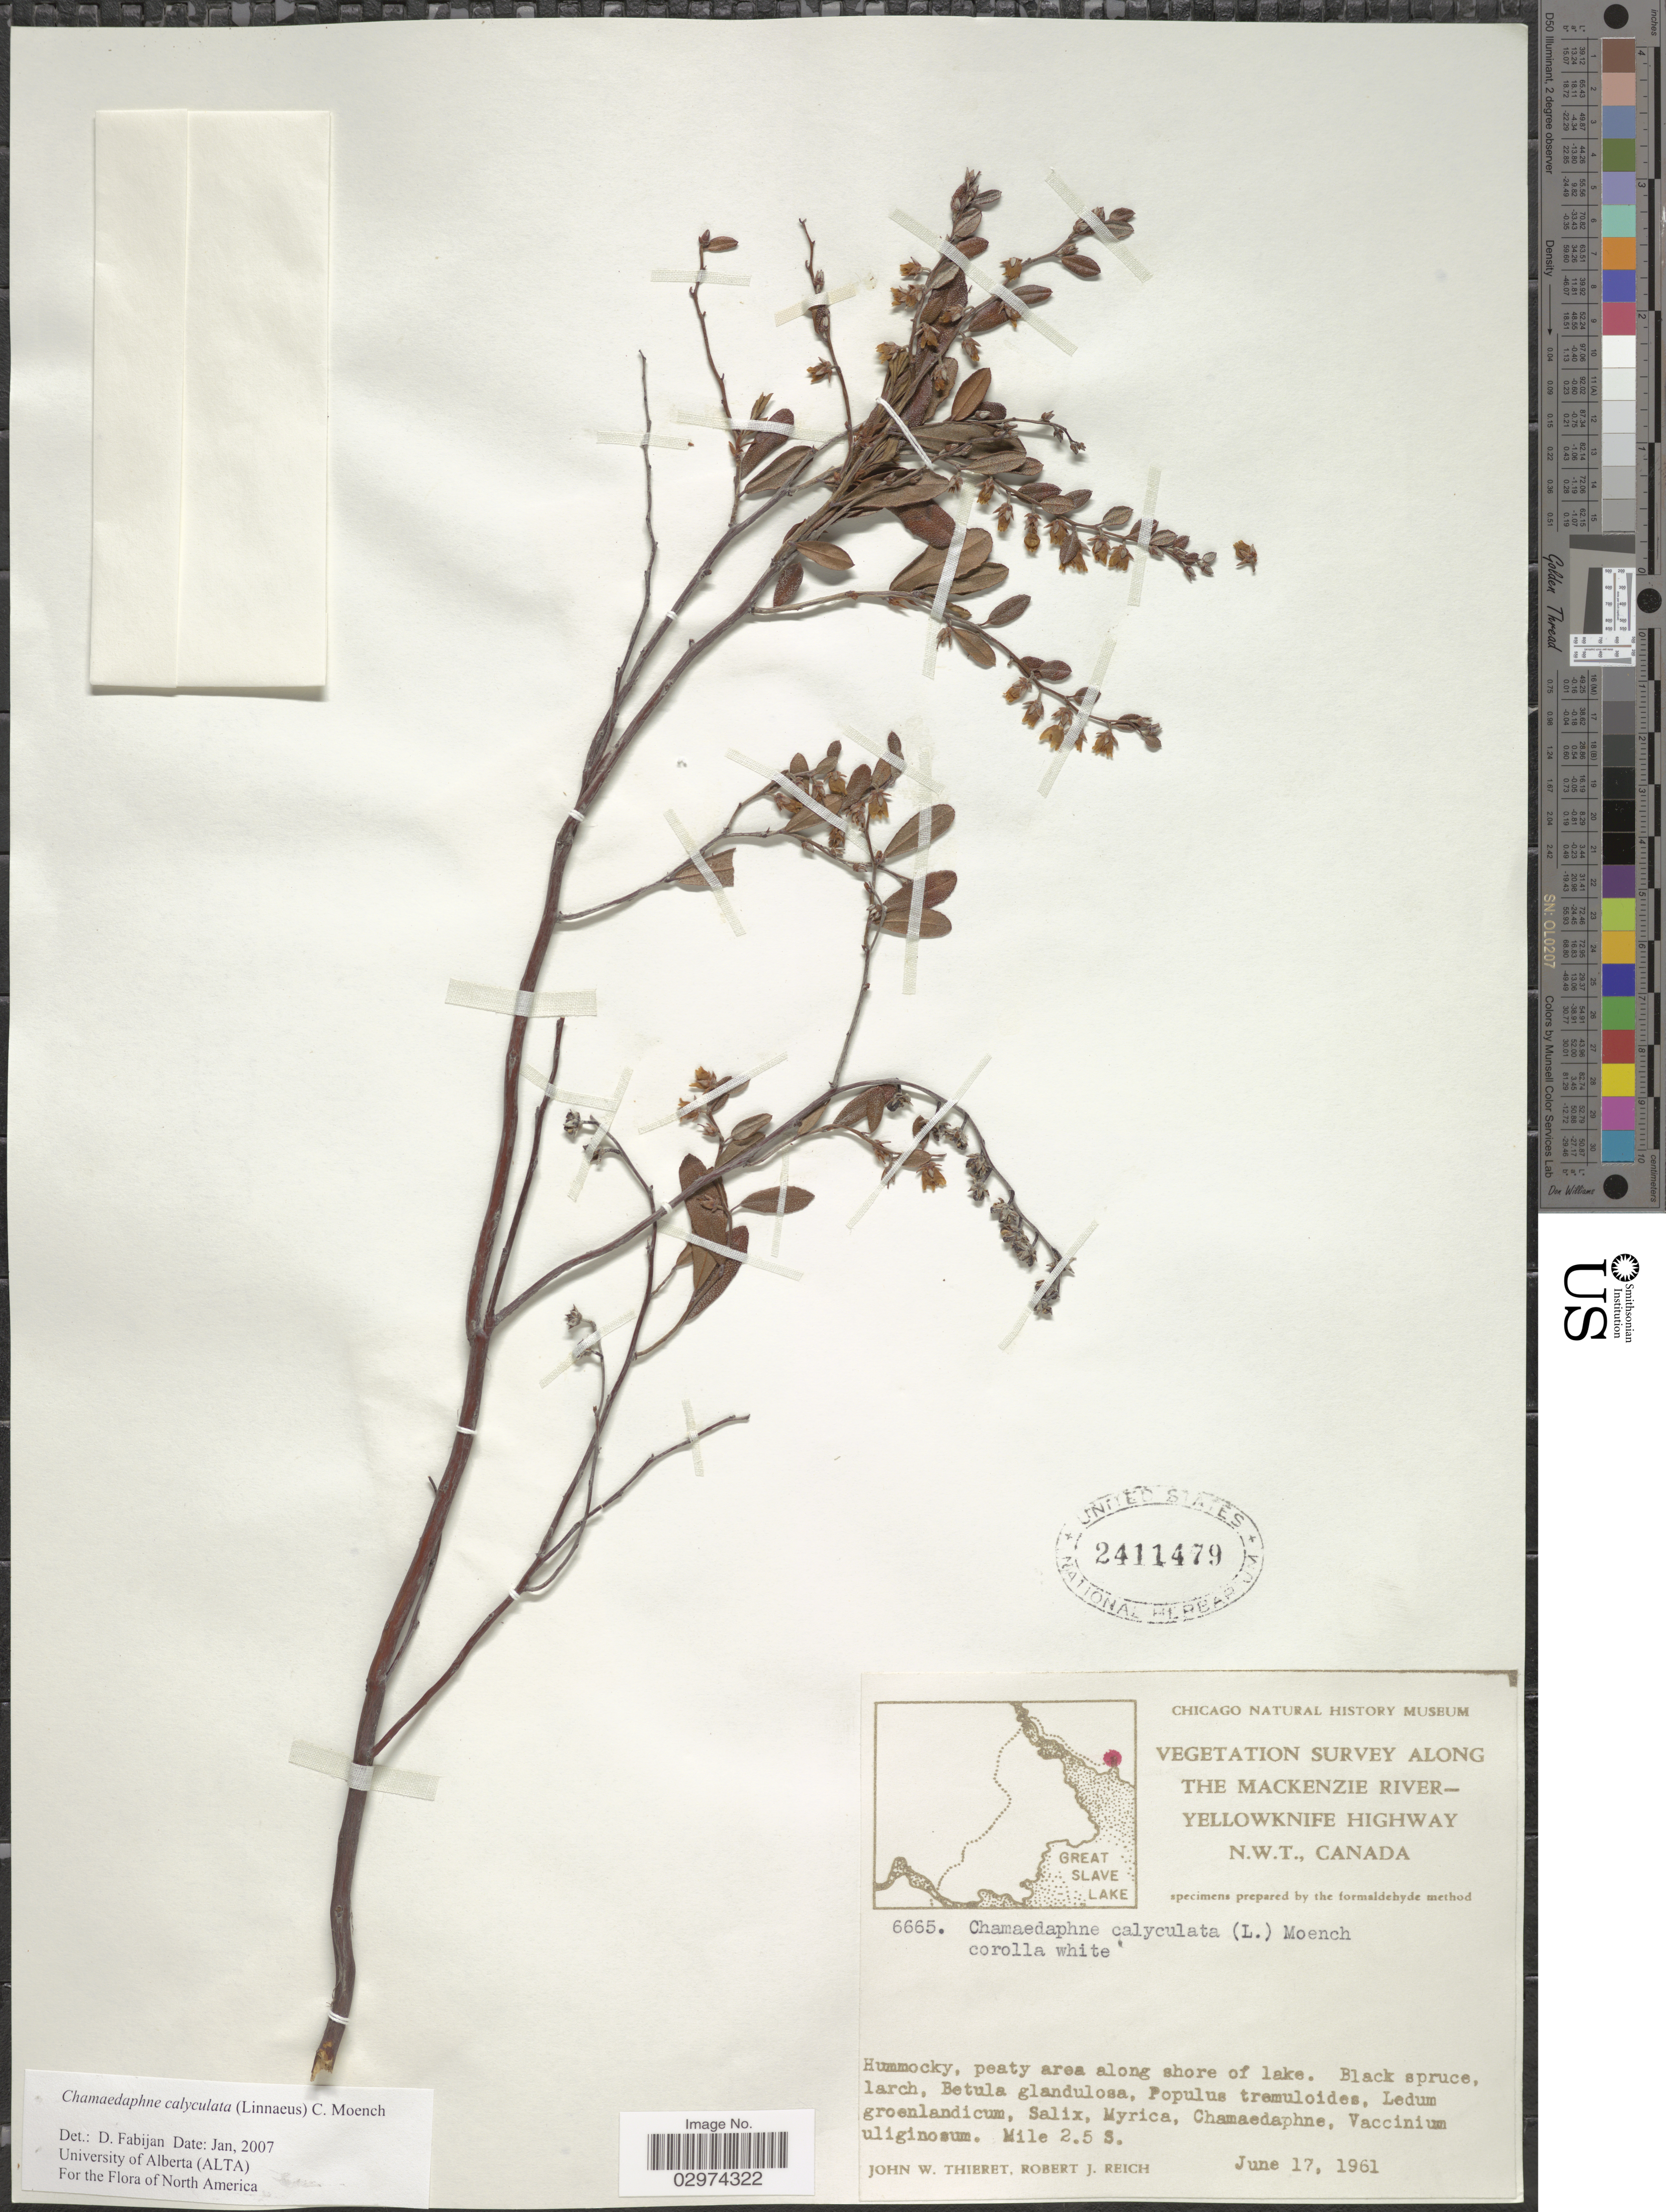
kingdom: Plantae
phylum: Tracheophyta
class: Magnoliopsida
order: Ericales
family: Ericaceae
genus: Chamaedaphne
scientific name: Chamaedaphne calyculata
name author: (L.) Moench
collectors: J. W. Thieret & R. Reich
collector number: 6665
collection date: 1961-06-17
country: Canada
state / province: Northwest Territories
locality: Along the Mackenzie River-Yellowknife Highway N.W.T. Hummockey, peaty area along shore of lake. Mile 2.5 S.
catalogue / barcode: US 2411479